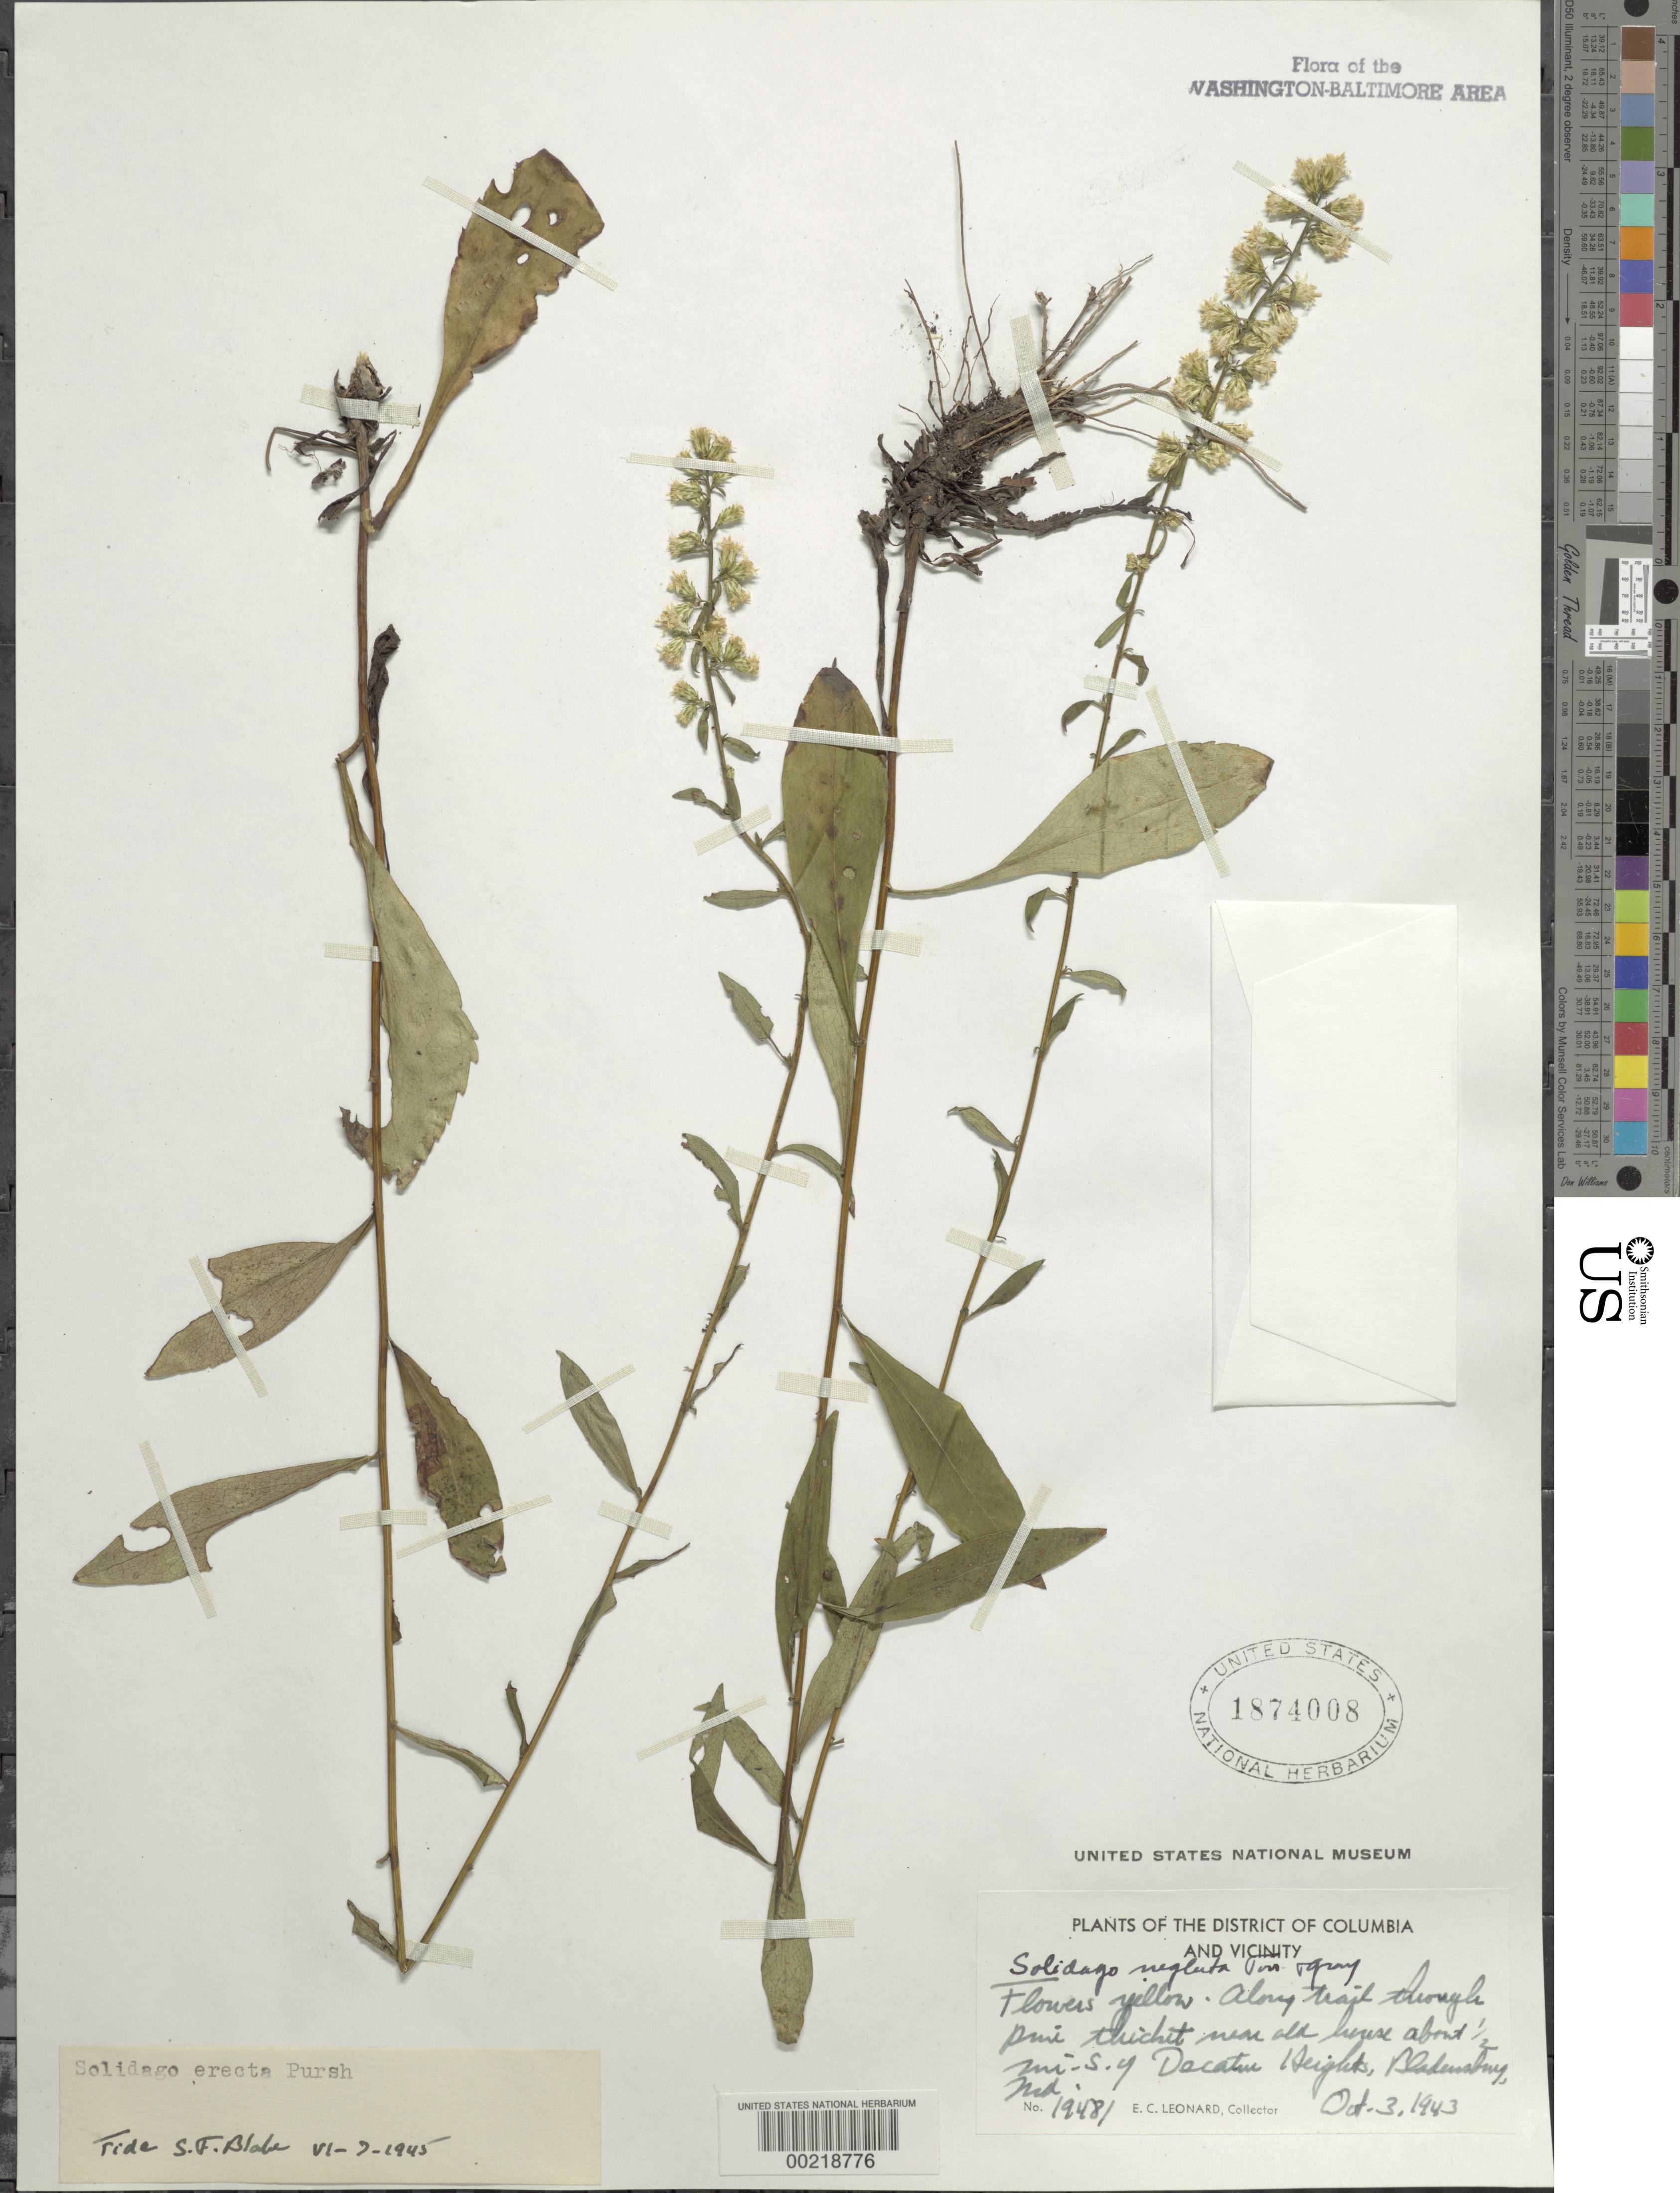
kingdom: Plantae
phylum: Tracheophyta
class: Magnoliopsida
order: Asterales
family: Asteraceae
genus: Solidago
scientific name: Solidago erecta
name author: Pursh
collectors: E. C. Leonard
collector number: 19481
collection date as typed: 03 Oct 1943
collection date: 1943-10-03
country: United States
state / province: Maryland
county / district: Prince George's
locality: South of Decatur Heights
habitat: Trail through pine thicket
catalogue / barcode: US 1874008